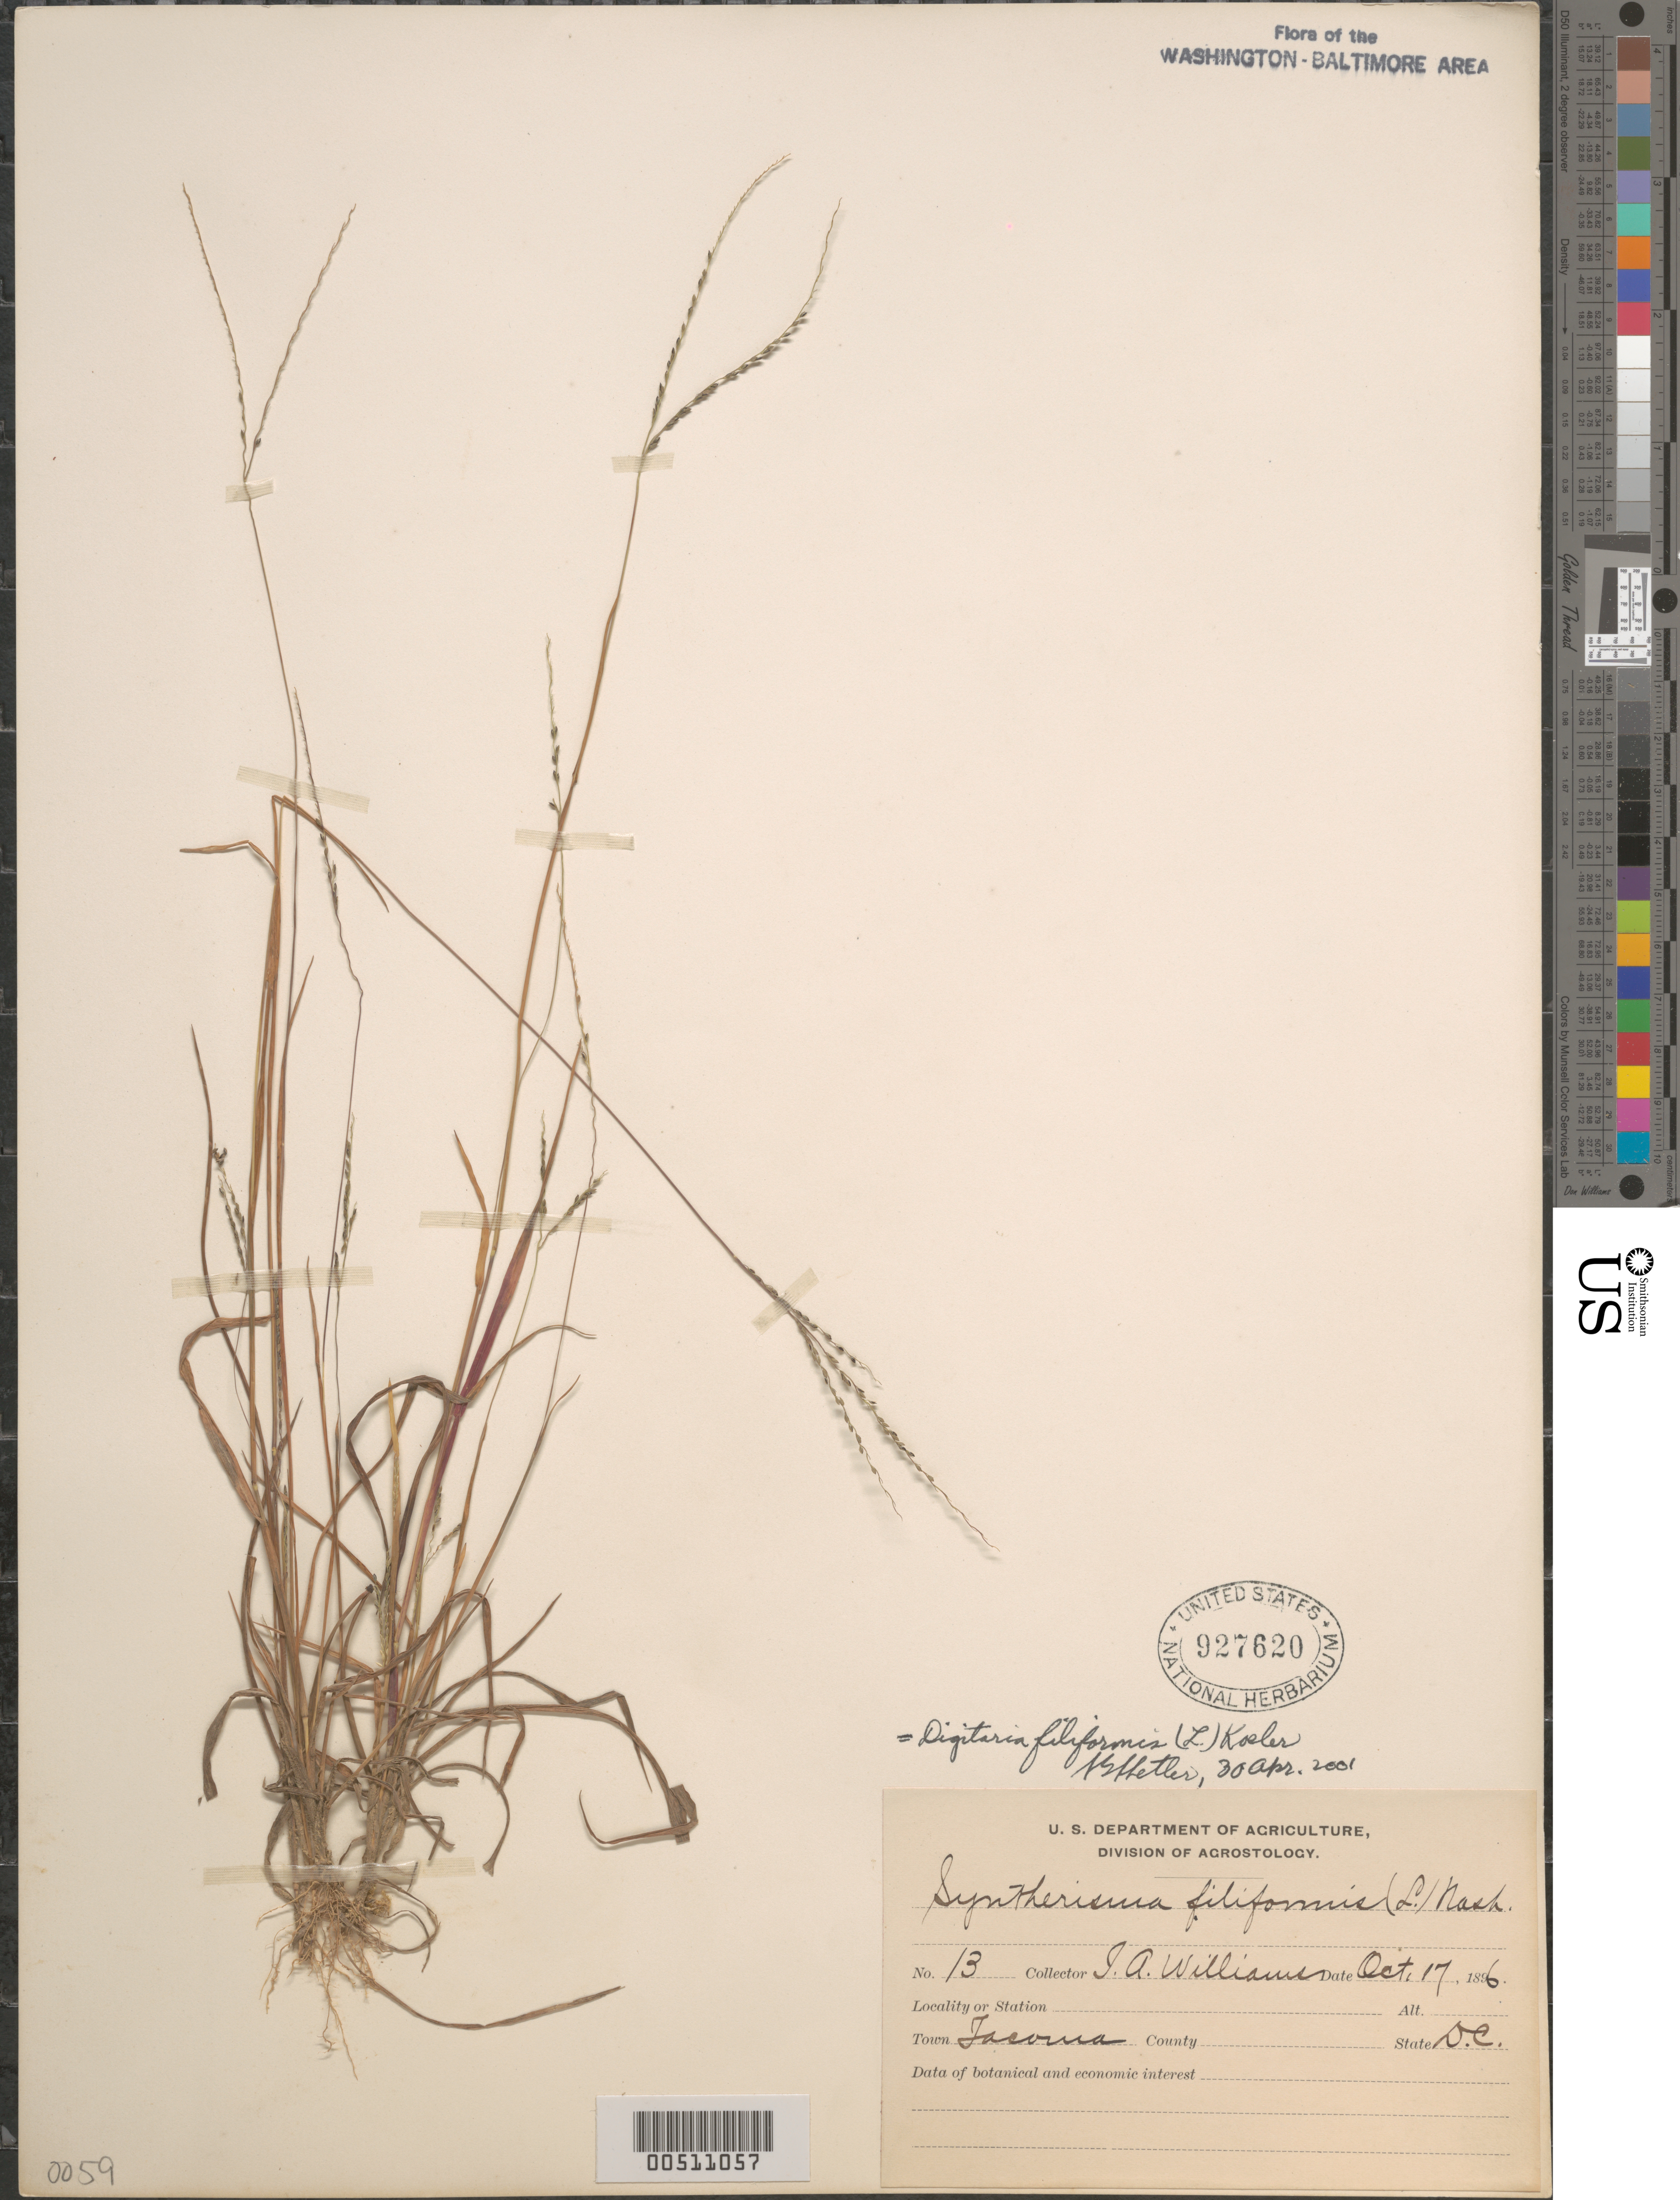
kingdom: Plantae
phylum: Tracheophyta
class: Liliopsida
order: Poales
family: Poaceae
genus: Digitaria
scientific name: Digitaria filiformis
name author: (L.) Koeler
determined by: Shetler, Stanwyn G., (US), NMNH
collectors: J. A. Williams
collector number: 13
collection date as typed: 17 Oct 1896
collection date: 1896-10-17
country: United States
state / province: District of Columbia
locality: Tacoma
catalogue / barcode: US 927620